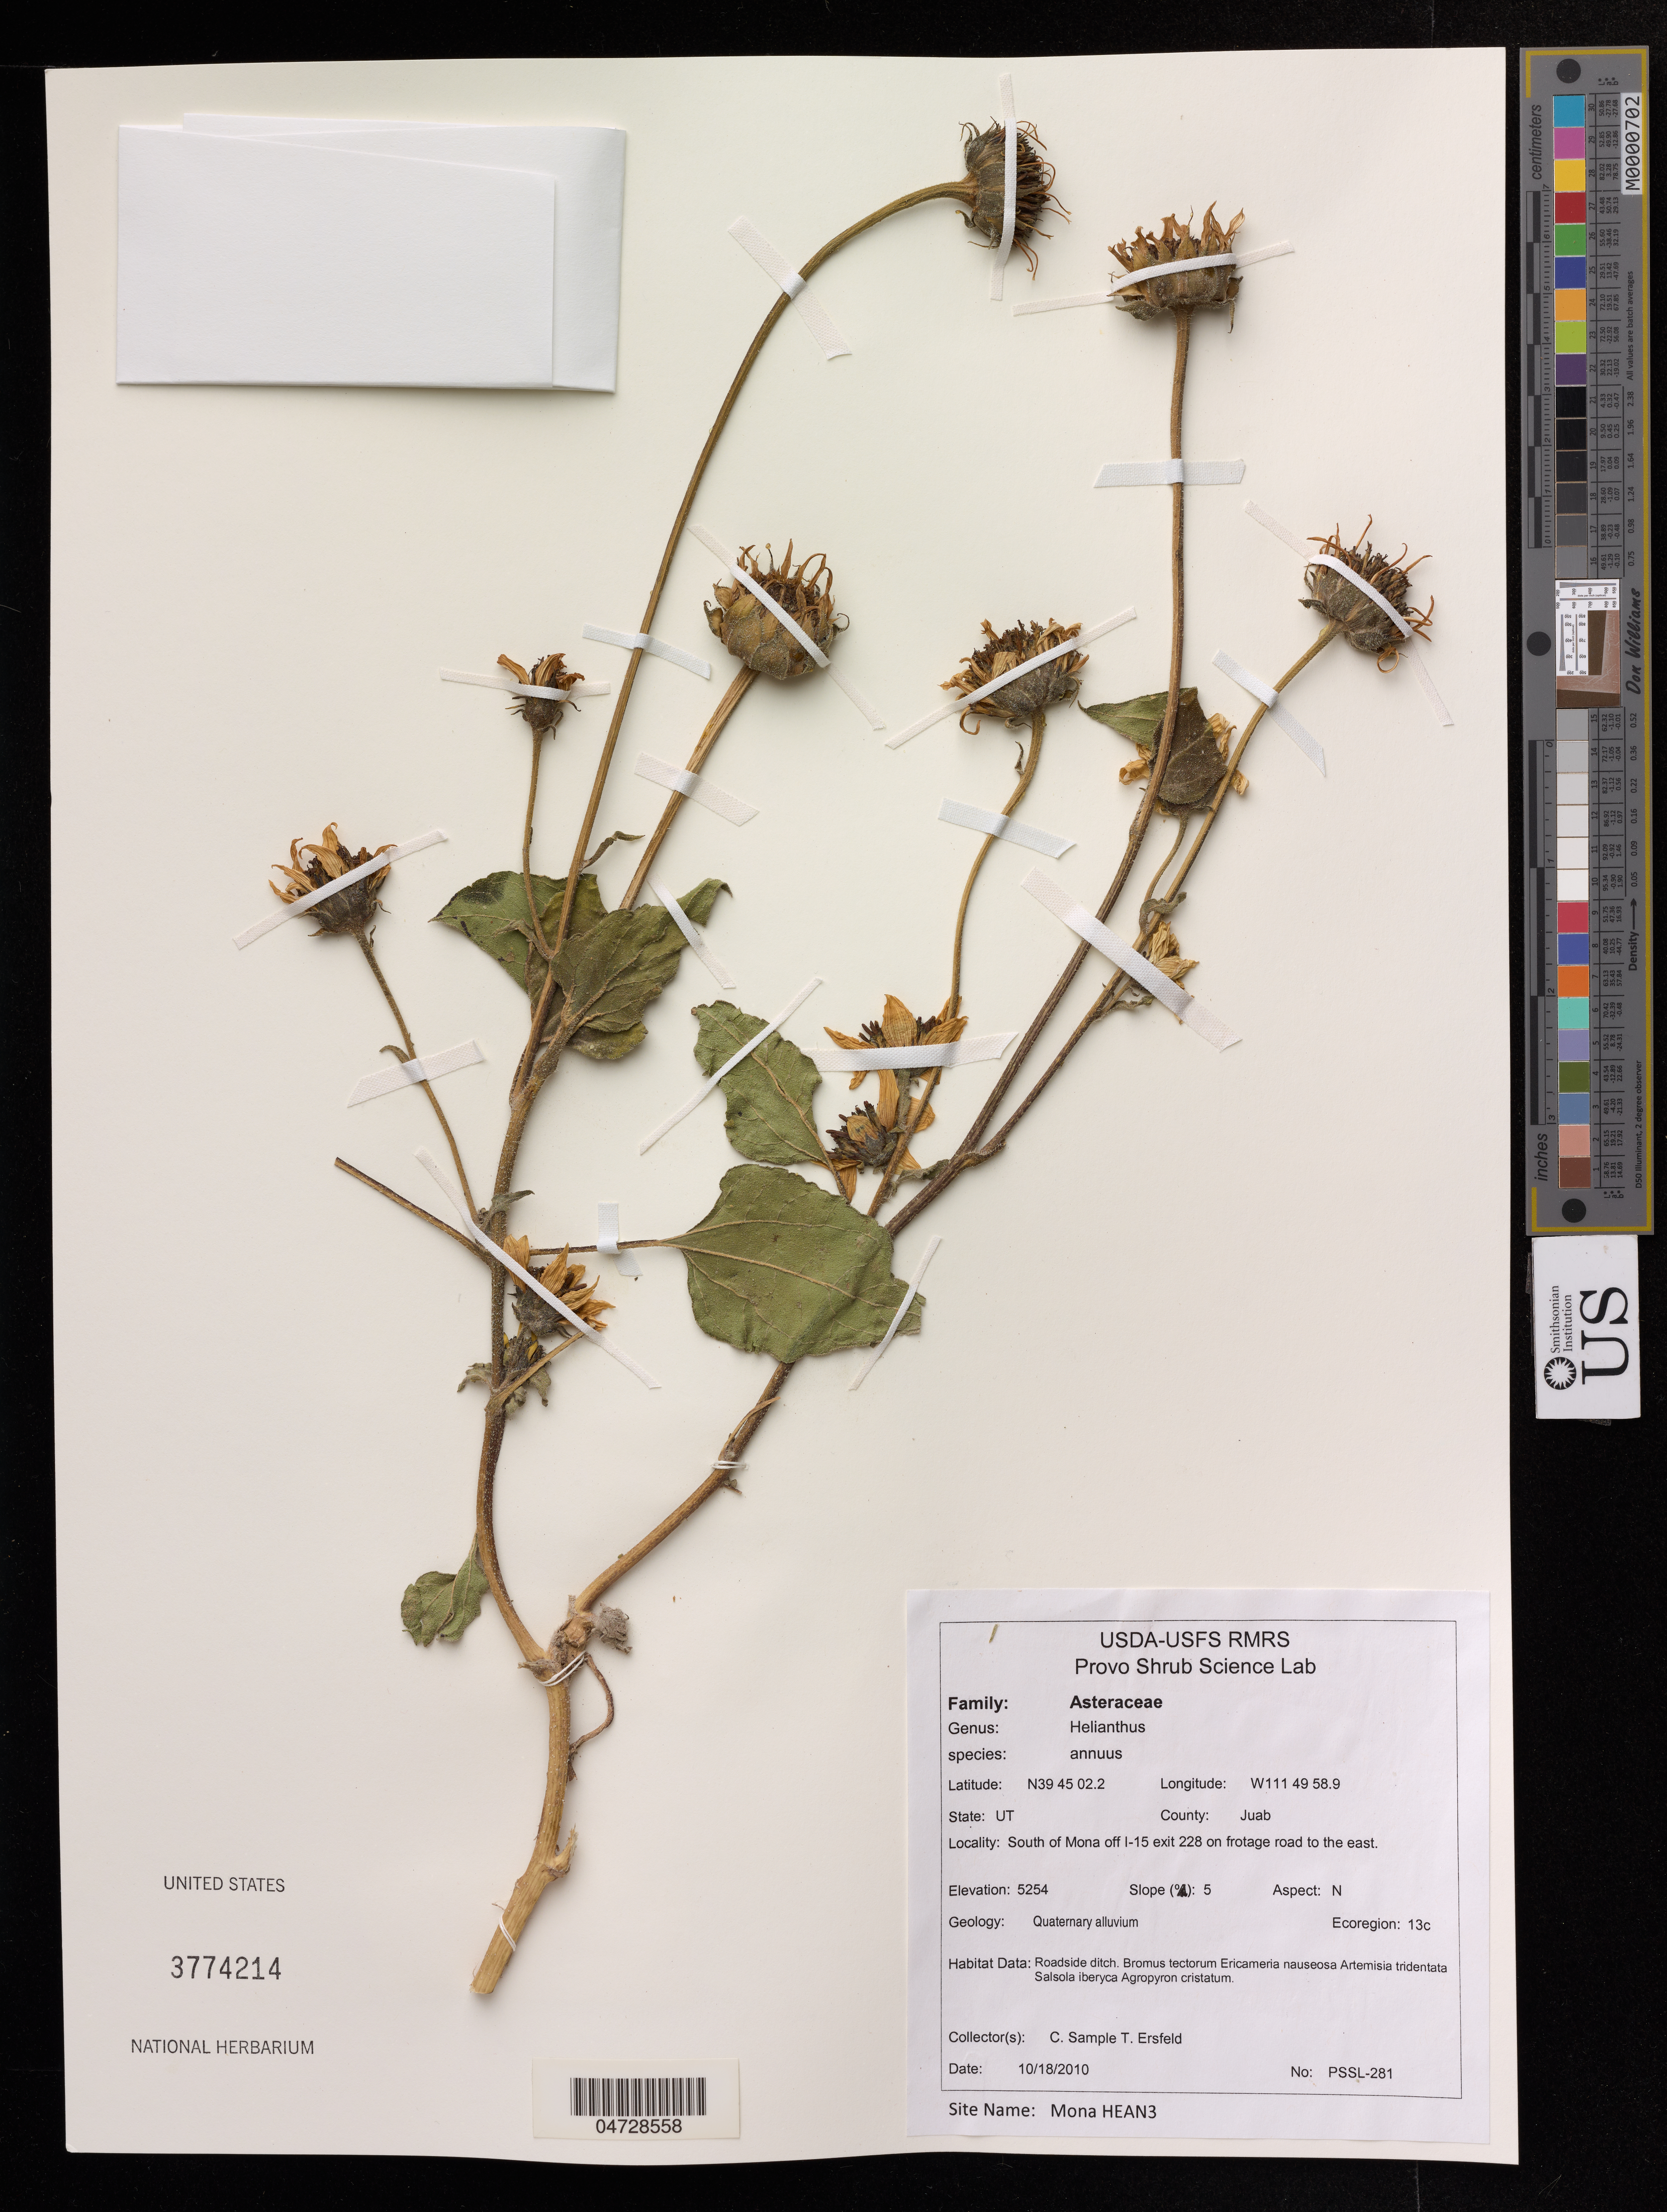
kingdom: Plantae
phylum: Tracheophyta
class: Magnoliopsida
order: Asterales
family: Asteraceae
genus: Helianthus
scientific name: Helianthus annuus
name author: L.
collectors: C. Sample & T. Ersfeld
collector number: PSSL-281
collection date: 2010-10-18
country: United States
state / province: Utah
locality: Juab. South of Mona off I-15 exit 228 on frotage road to the east.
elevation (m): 1601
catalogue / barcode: US 3774214